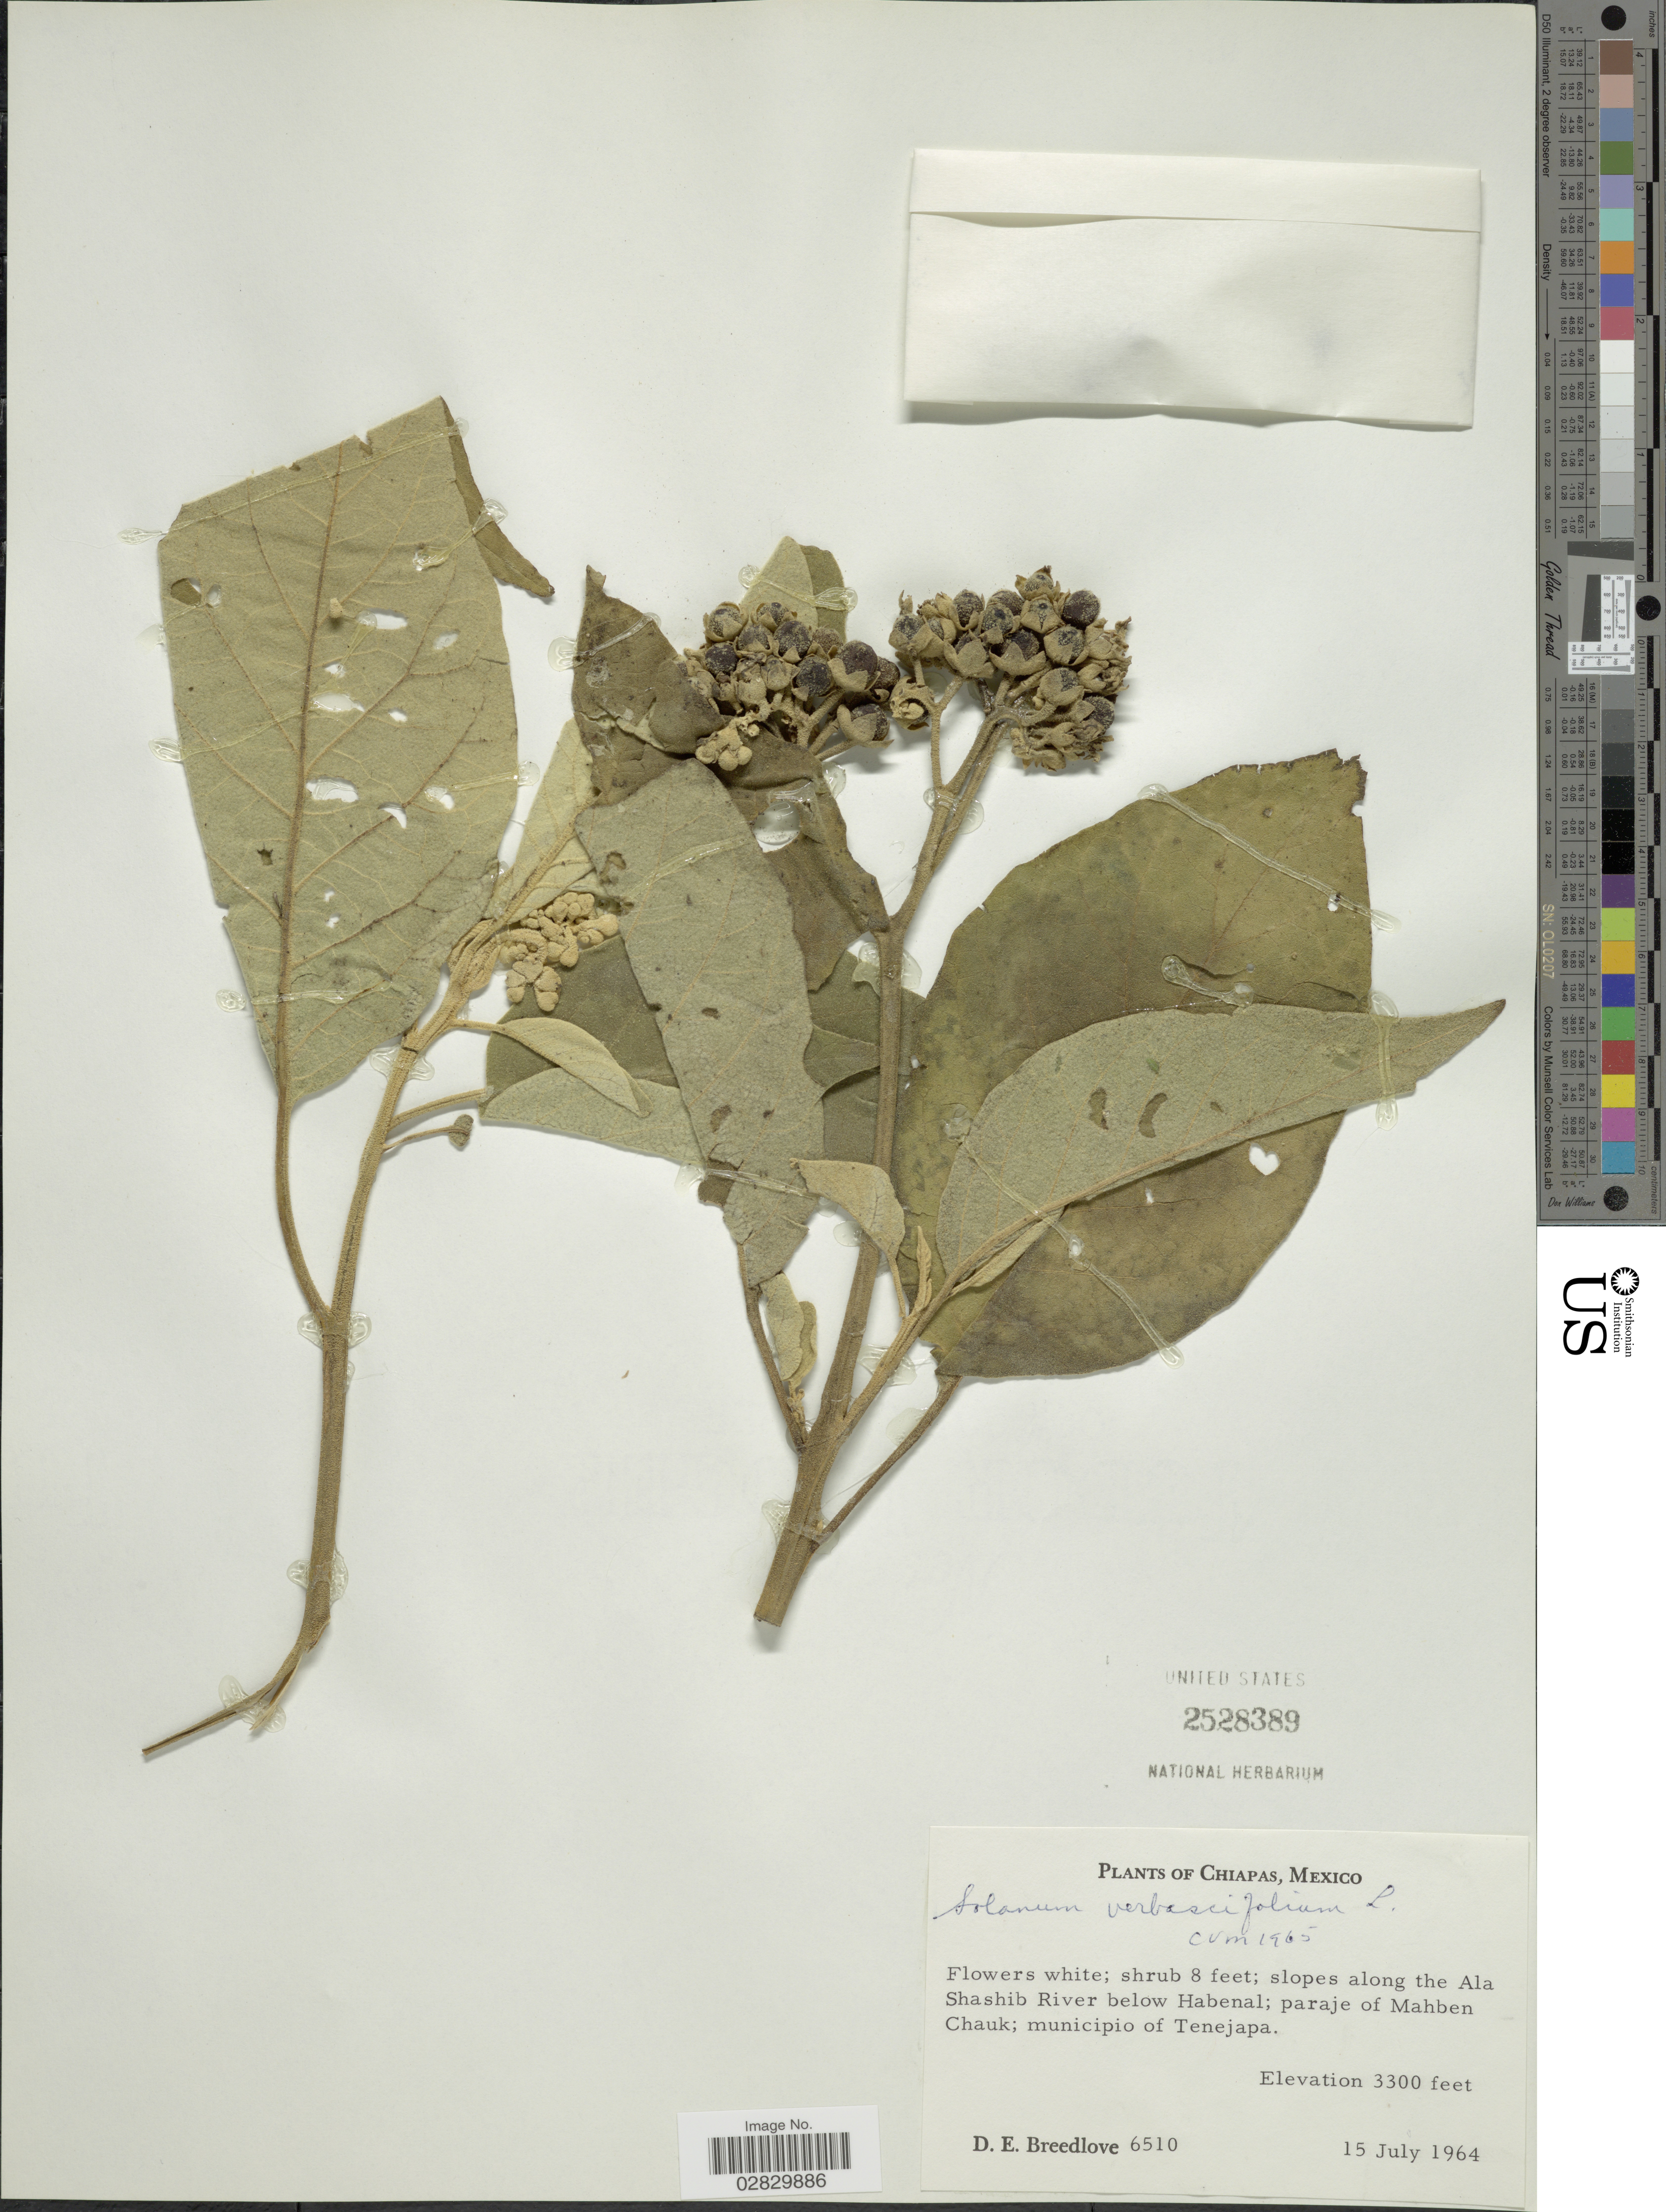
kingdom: Plantae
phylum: Tracheophyta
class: Magnoliopsida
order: Solanales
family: Solanaceae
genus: Solanum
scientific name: Solanum erianthum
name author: D. Don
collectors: D. E. Breedlove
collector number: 6510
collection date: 1964-07-15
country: Mexico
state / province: Chiapas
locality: Slopes along the Ala Shashib River below Habenal; paraje of Mahben Chauk; municipio of Tenejapa.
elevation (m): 1006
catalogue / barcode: US 2528389